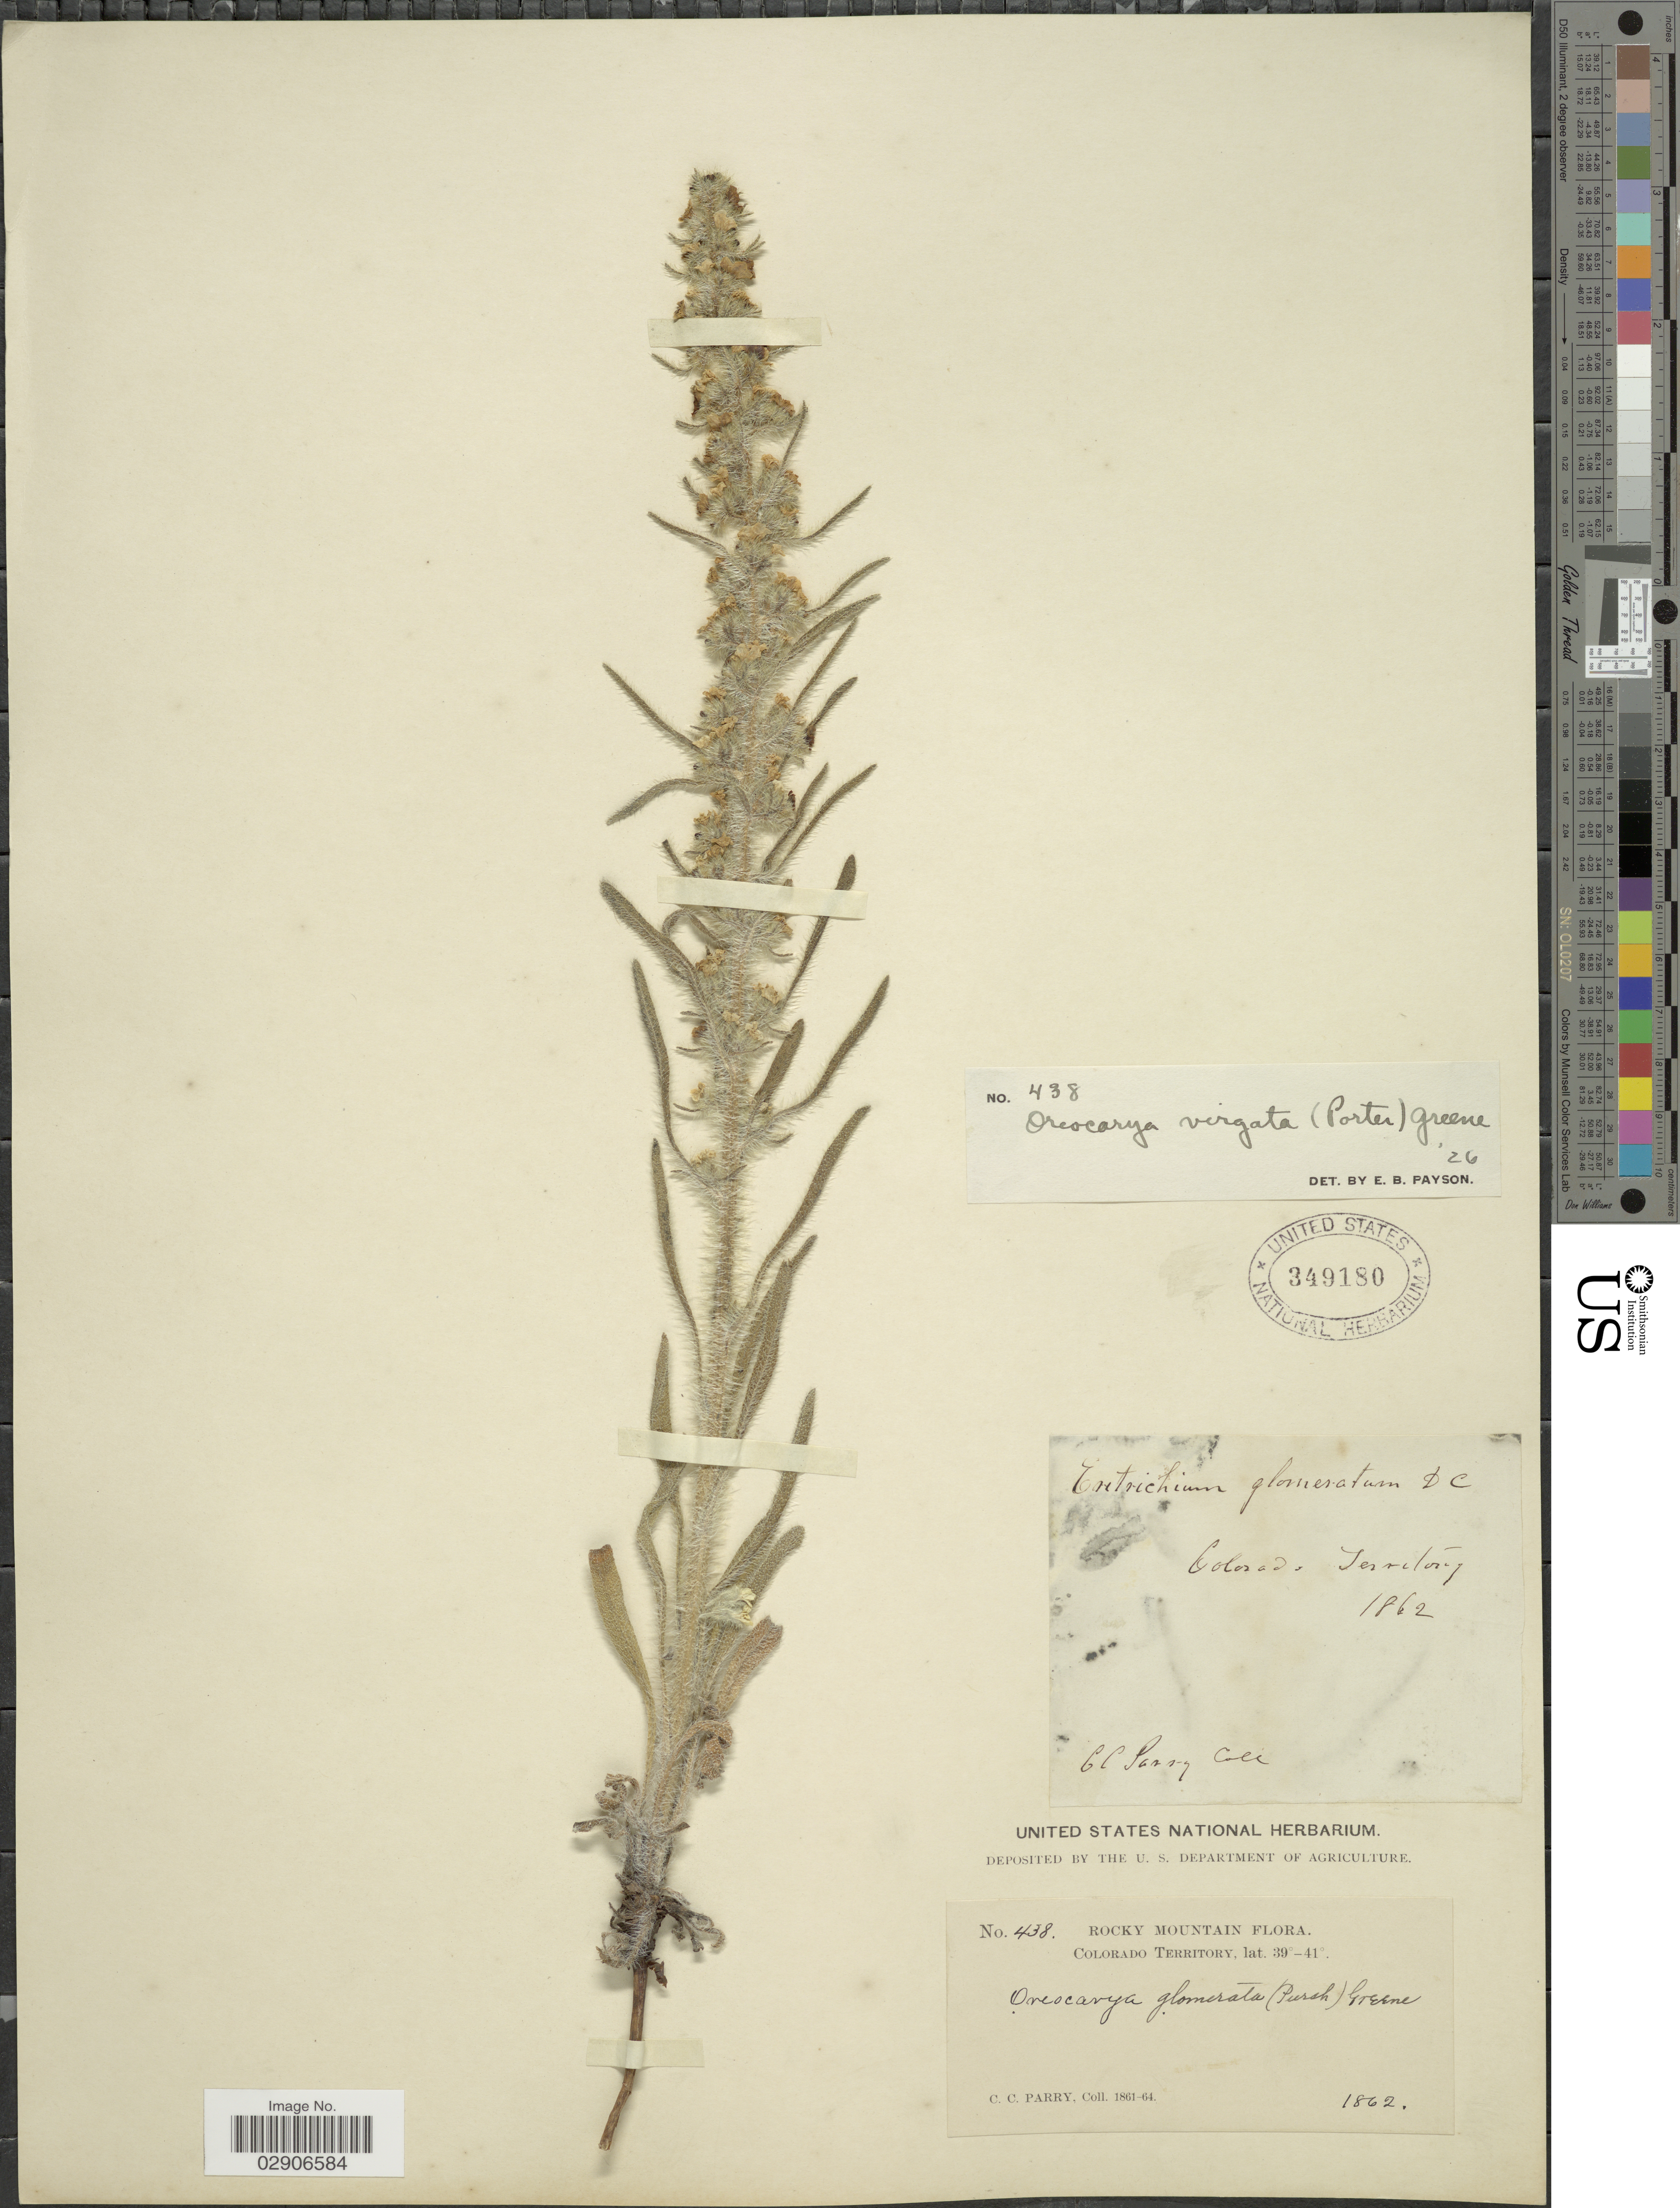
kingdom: Plantae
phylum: Tracheophyta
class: Magnoliopsida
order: Boraginales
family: Boraginaceae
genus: Oreocarya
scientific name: Oreocarya virgata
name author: (Porter) Greene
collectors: C. C. Parry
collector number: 438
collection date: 1862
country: United States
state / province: Colorado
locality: Colorado Territory. Rocky Mountain.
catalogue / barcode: US 349180